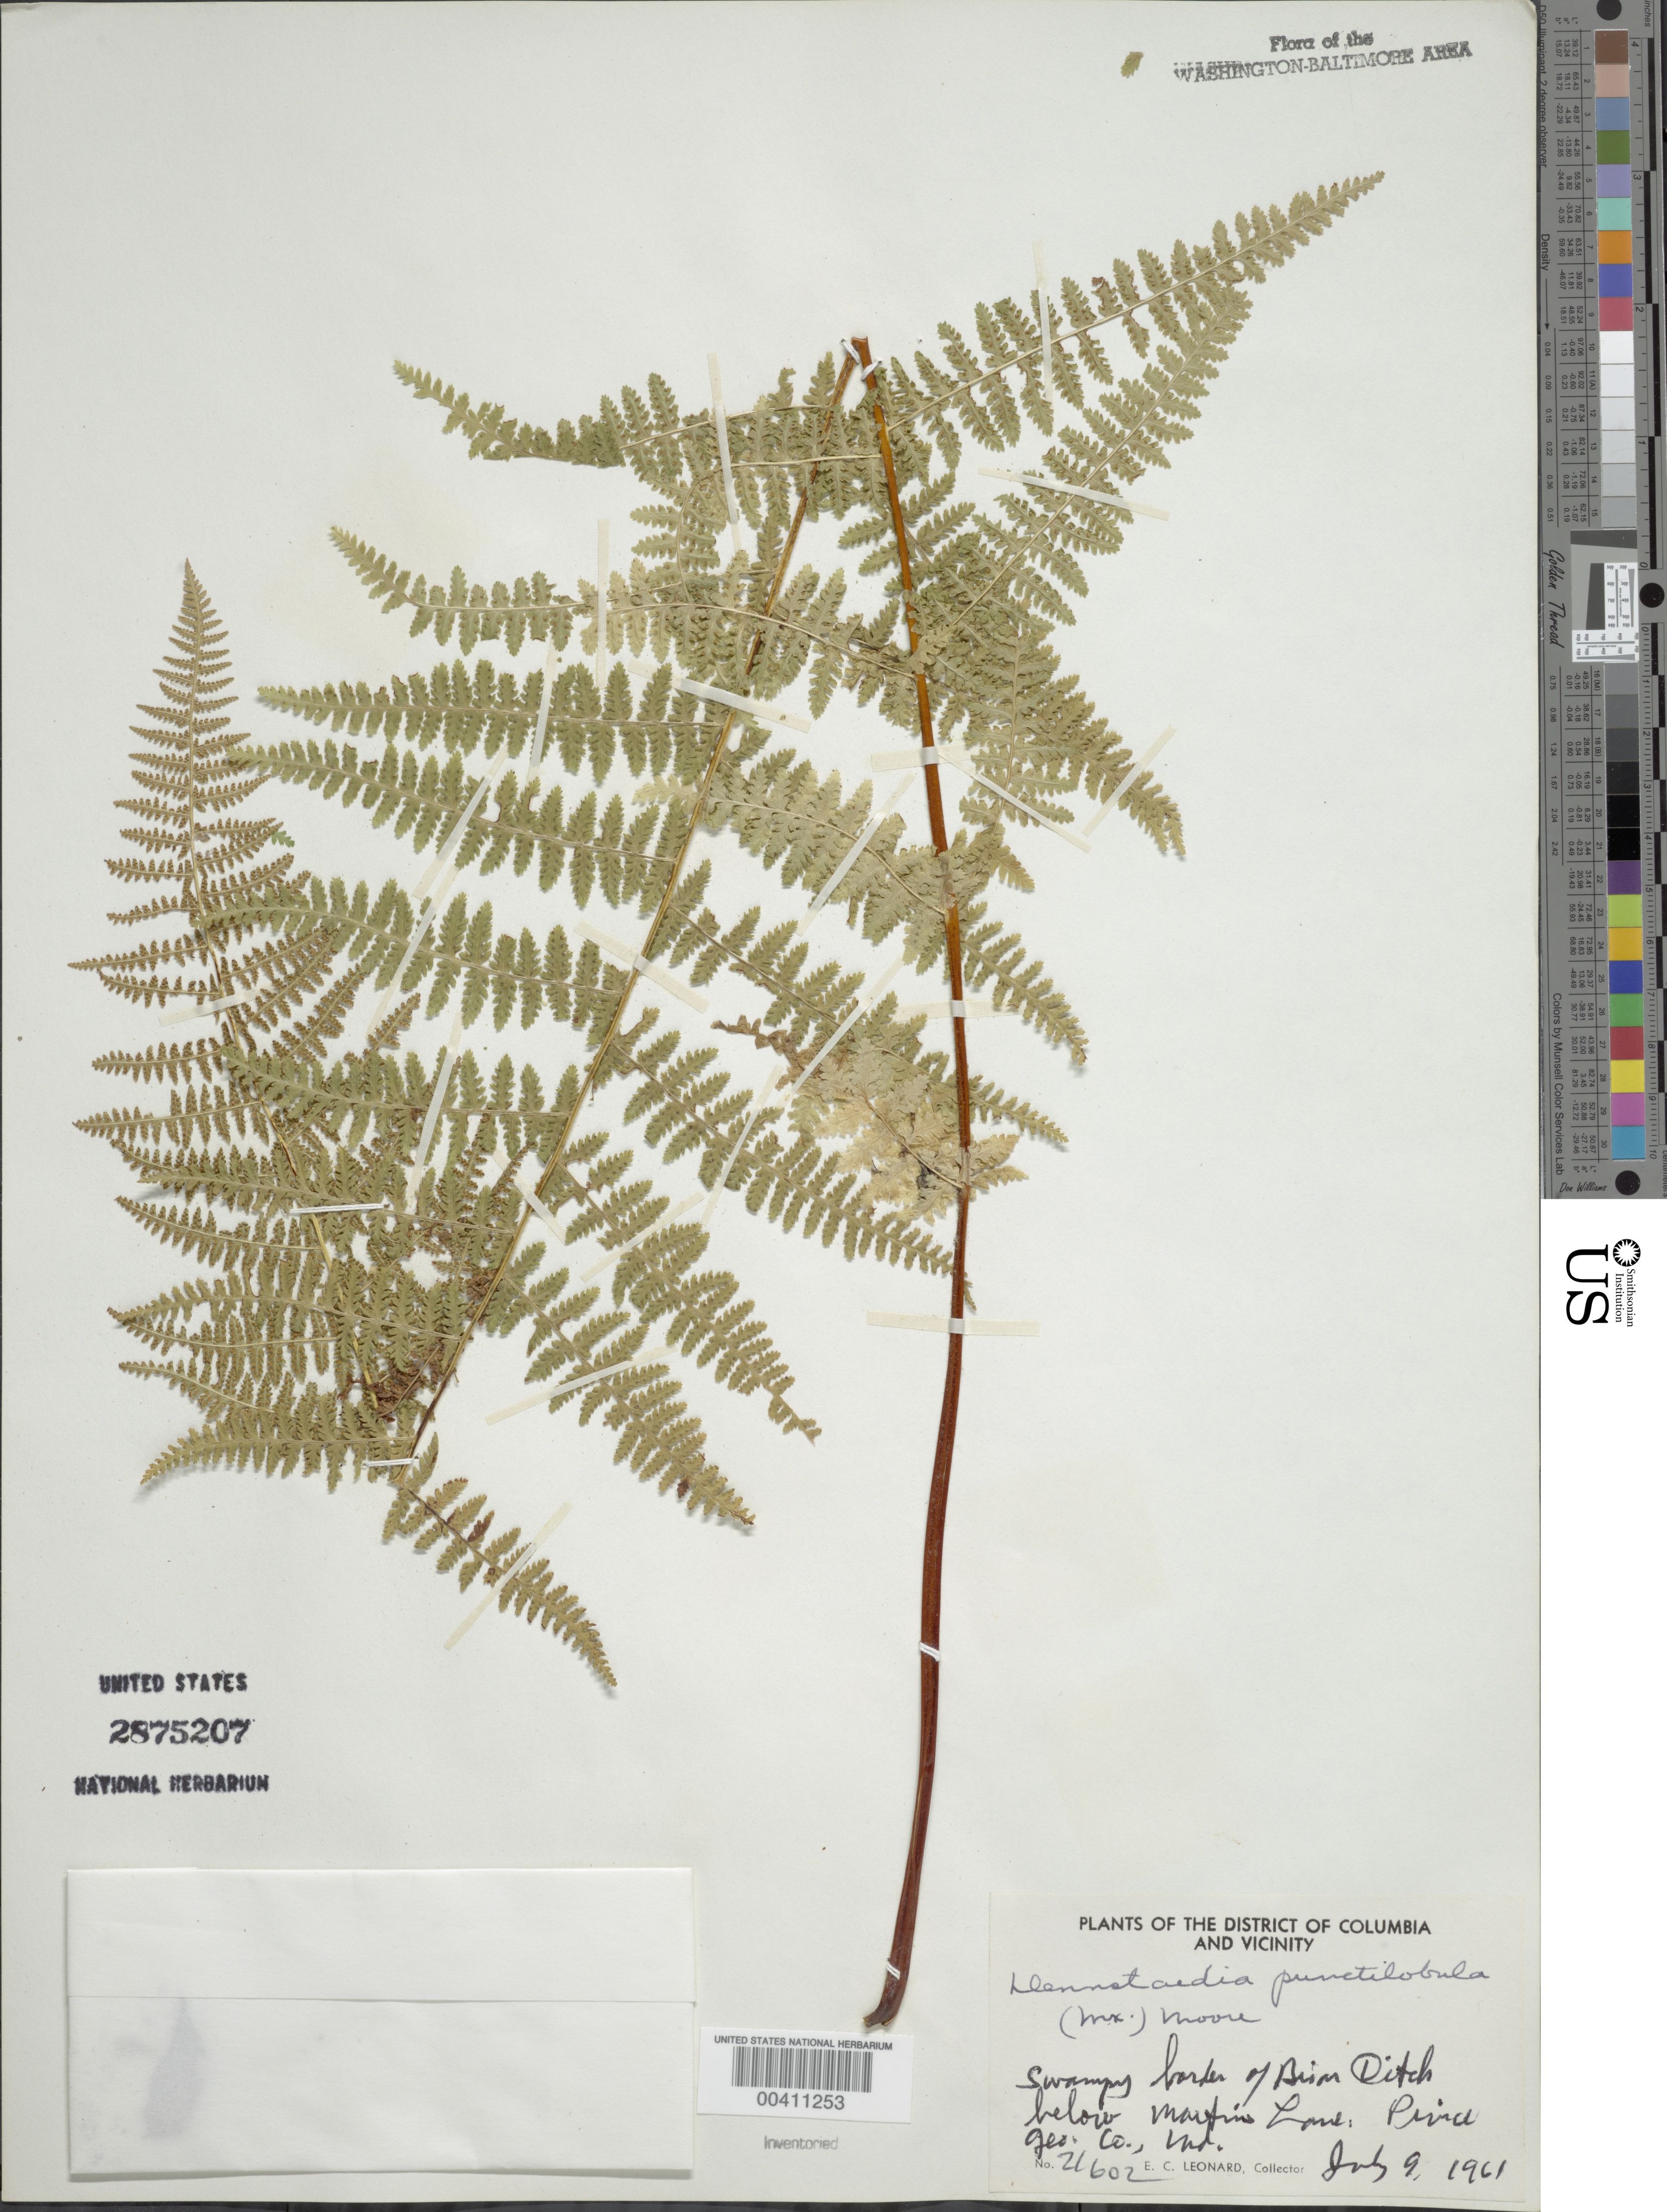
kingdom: Plantae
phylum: Tracheophyta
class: Polypodiopsida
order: Polypodiales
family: Dennstaedtiaceae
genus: Dennstaedtia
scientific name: Dennstaedtia punctilobula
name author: (Michx.) T. Moore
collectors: E. C. Leonard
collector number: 21602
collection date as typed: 09 Jul 1961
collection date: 1961-07-09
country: United States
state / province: Maryland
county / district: Prince George's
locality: Briar Ditch, below Martins Lane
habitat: Swampy border of ditch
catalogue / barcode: US 2875207